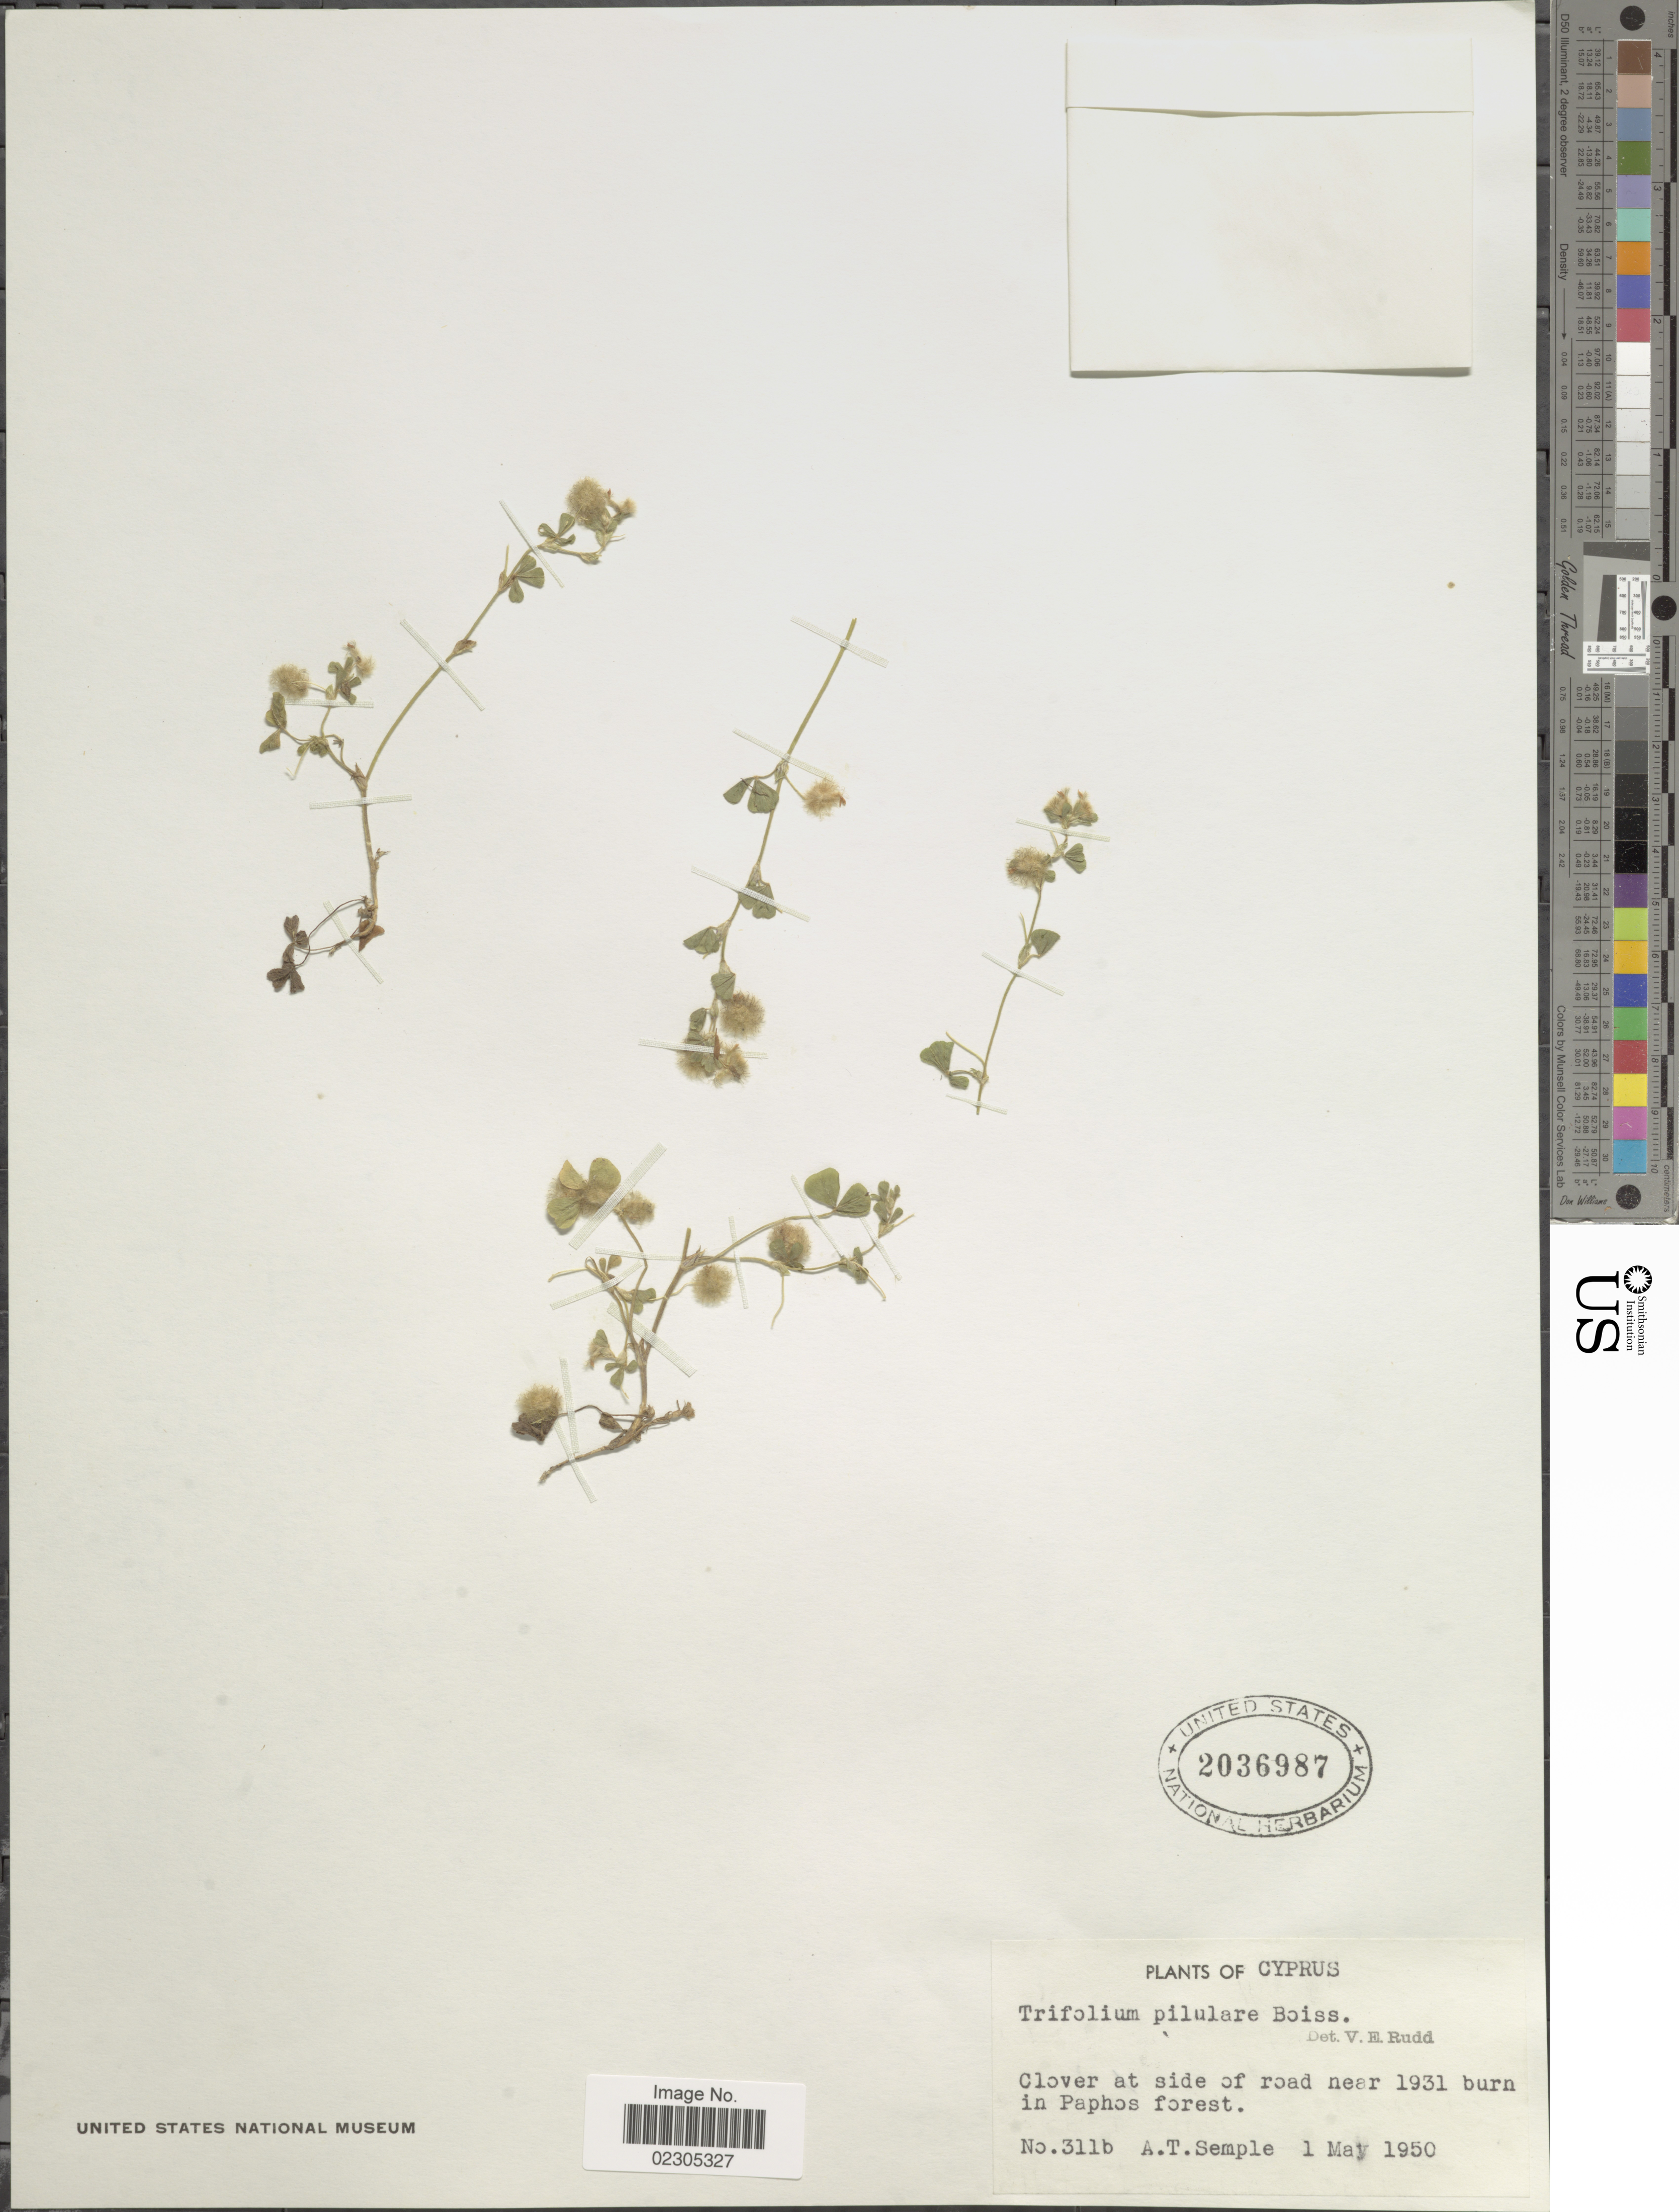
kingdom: Plantae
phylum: Tracheophyta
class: Magnoliopsida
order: Fabales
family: Fabaceae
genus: Trifolium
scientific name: Trifolium pilulare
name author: Boiss.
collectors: A. Semple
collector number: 311b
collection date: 1950-05-01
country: Cyprus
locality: Clover at side of road near 1931 burn in Paphos forest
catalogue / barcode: US 2036987